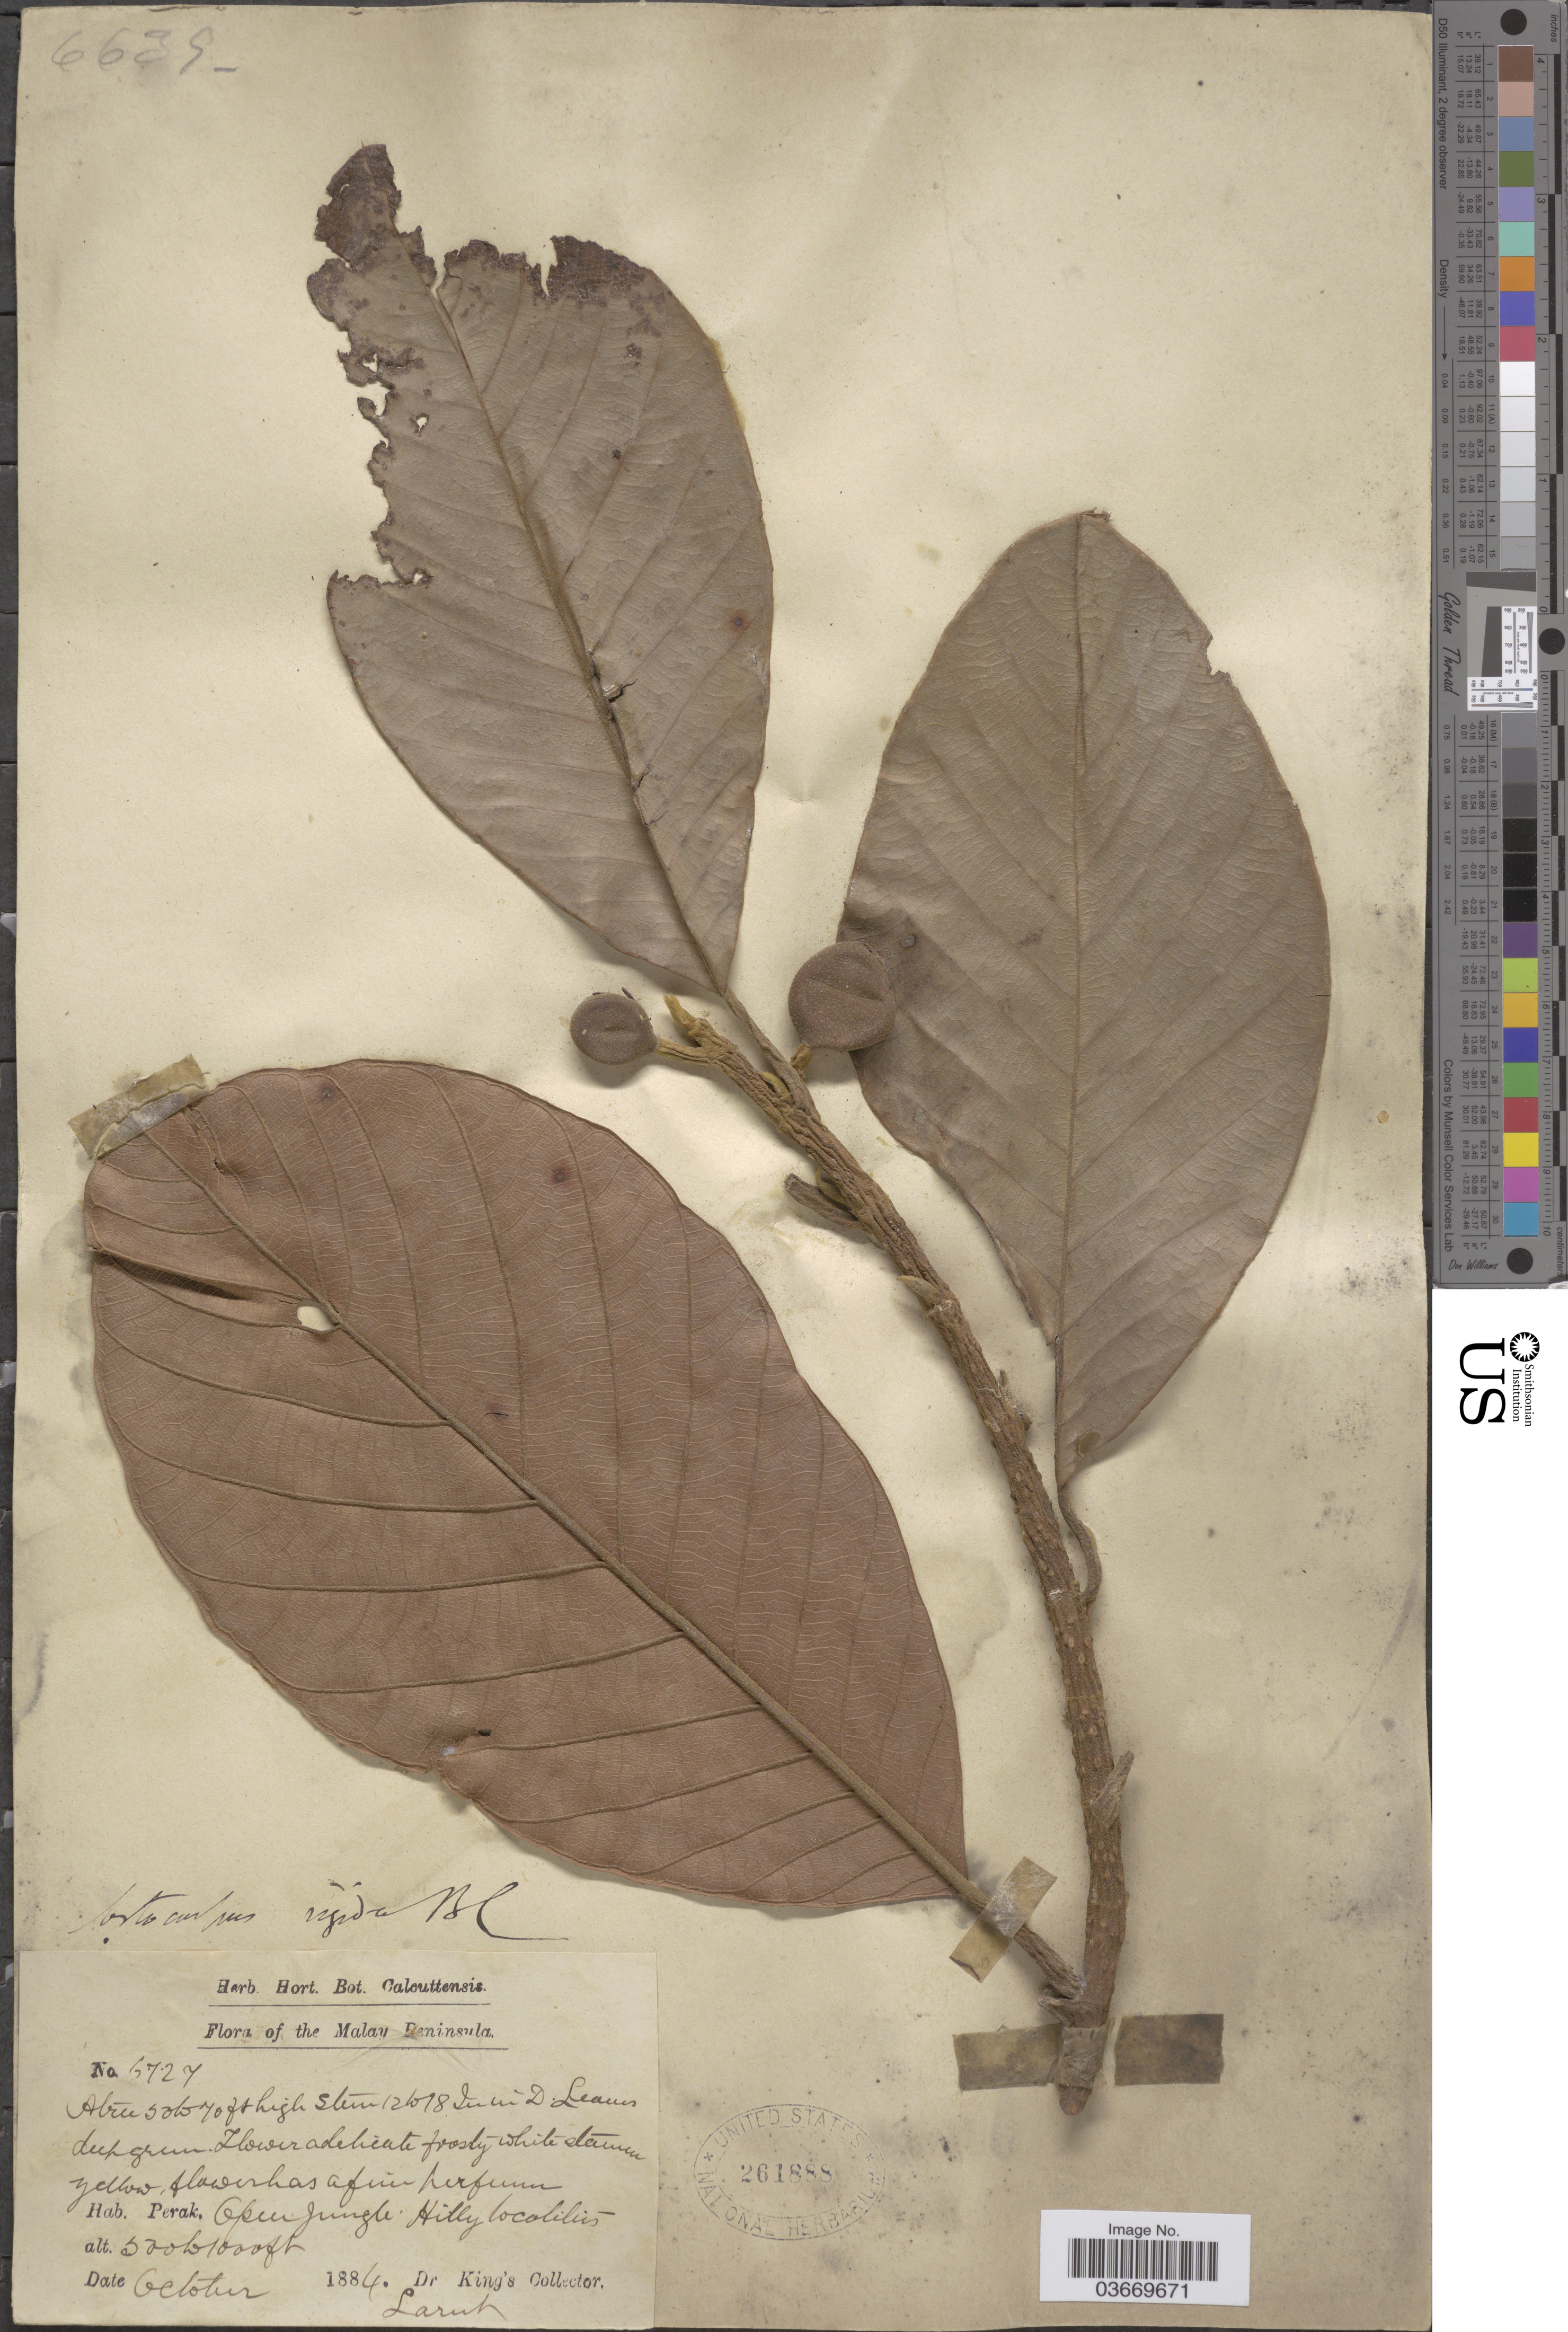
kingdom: Plantae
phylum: Tracheophyta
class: Magnoliopsida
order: Rosales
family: Moraceae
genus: Artocarpus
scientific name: Artocarpus rigidus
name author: Blume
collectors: Dr. King's collector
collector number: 6727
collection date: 1884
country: Malaysia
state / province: Perak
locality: Malay Peninsula. Open jungle Hilly localities.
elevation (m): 152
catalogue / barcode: US 261888